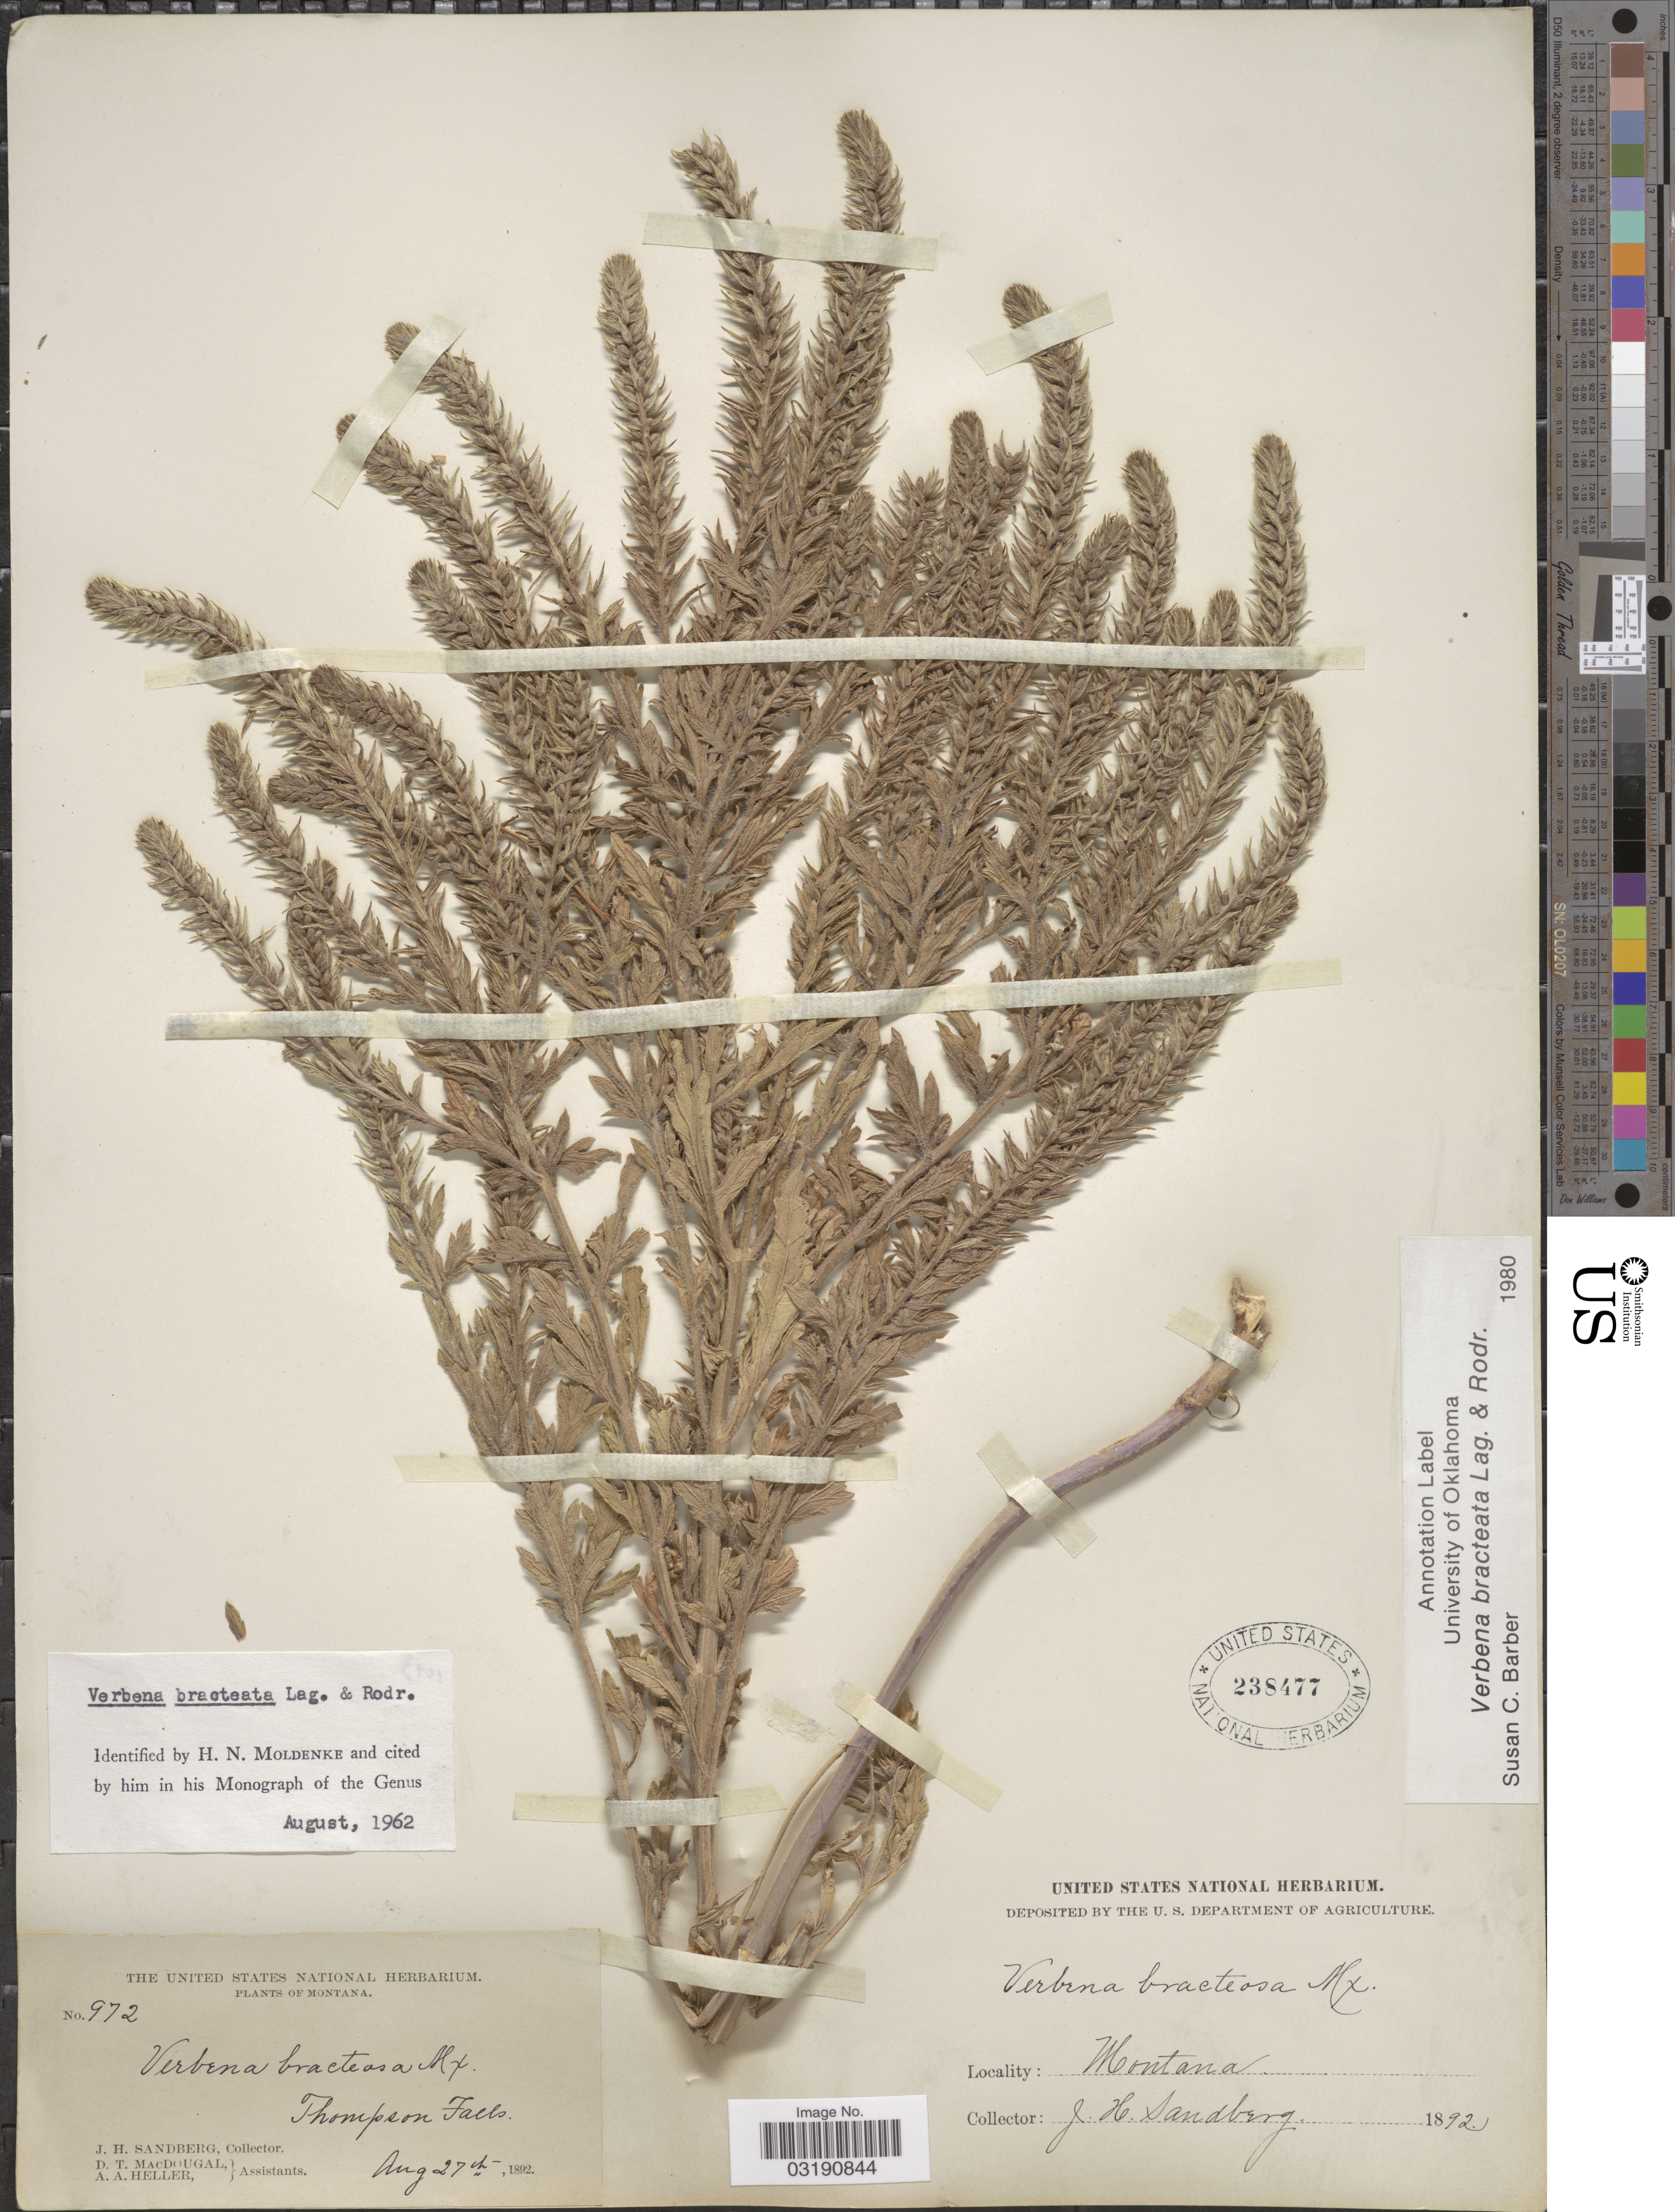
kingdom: Plantae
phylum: Tracheophyta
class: Magnoliopsida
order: Lamiales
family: Verbenaceae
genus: Verbena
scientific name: Verbena bracteata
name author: Cav. ex Lag. & Rodr.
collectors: J. H. Sandberg, D. T. MacDougal & A. A. Heller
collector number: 972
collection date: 1892-08-27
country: United States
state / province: Montana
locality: Thompson Falls.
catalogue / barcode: US 238477